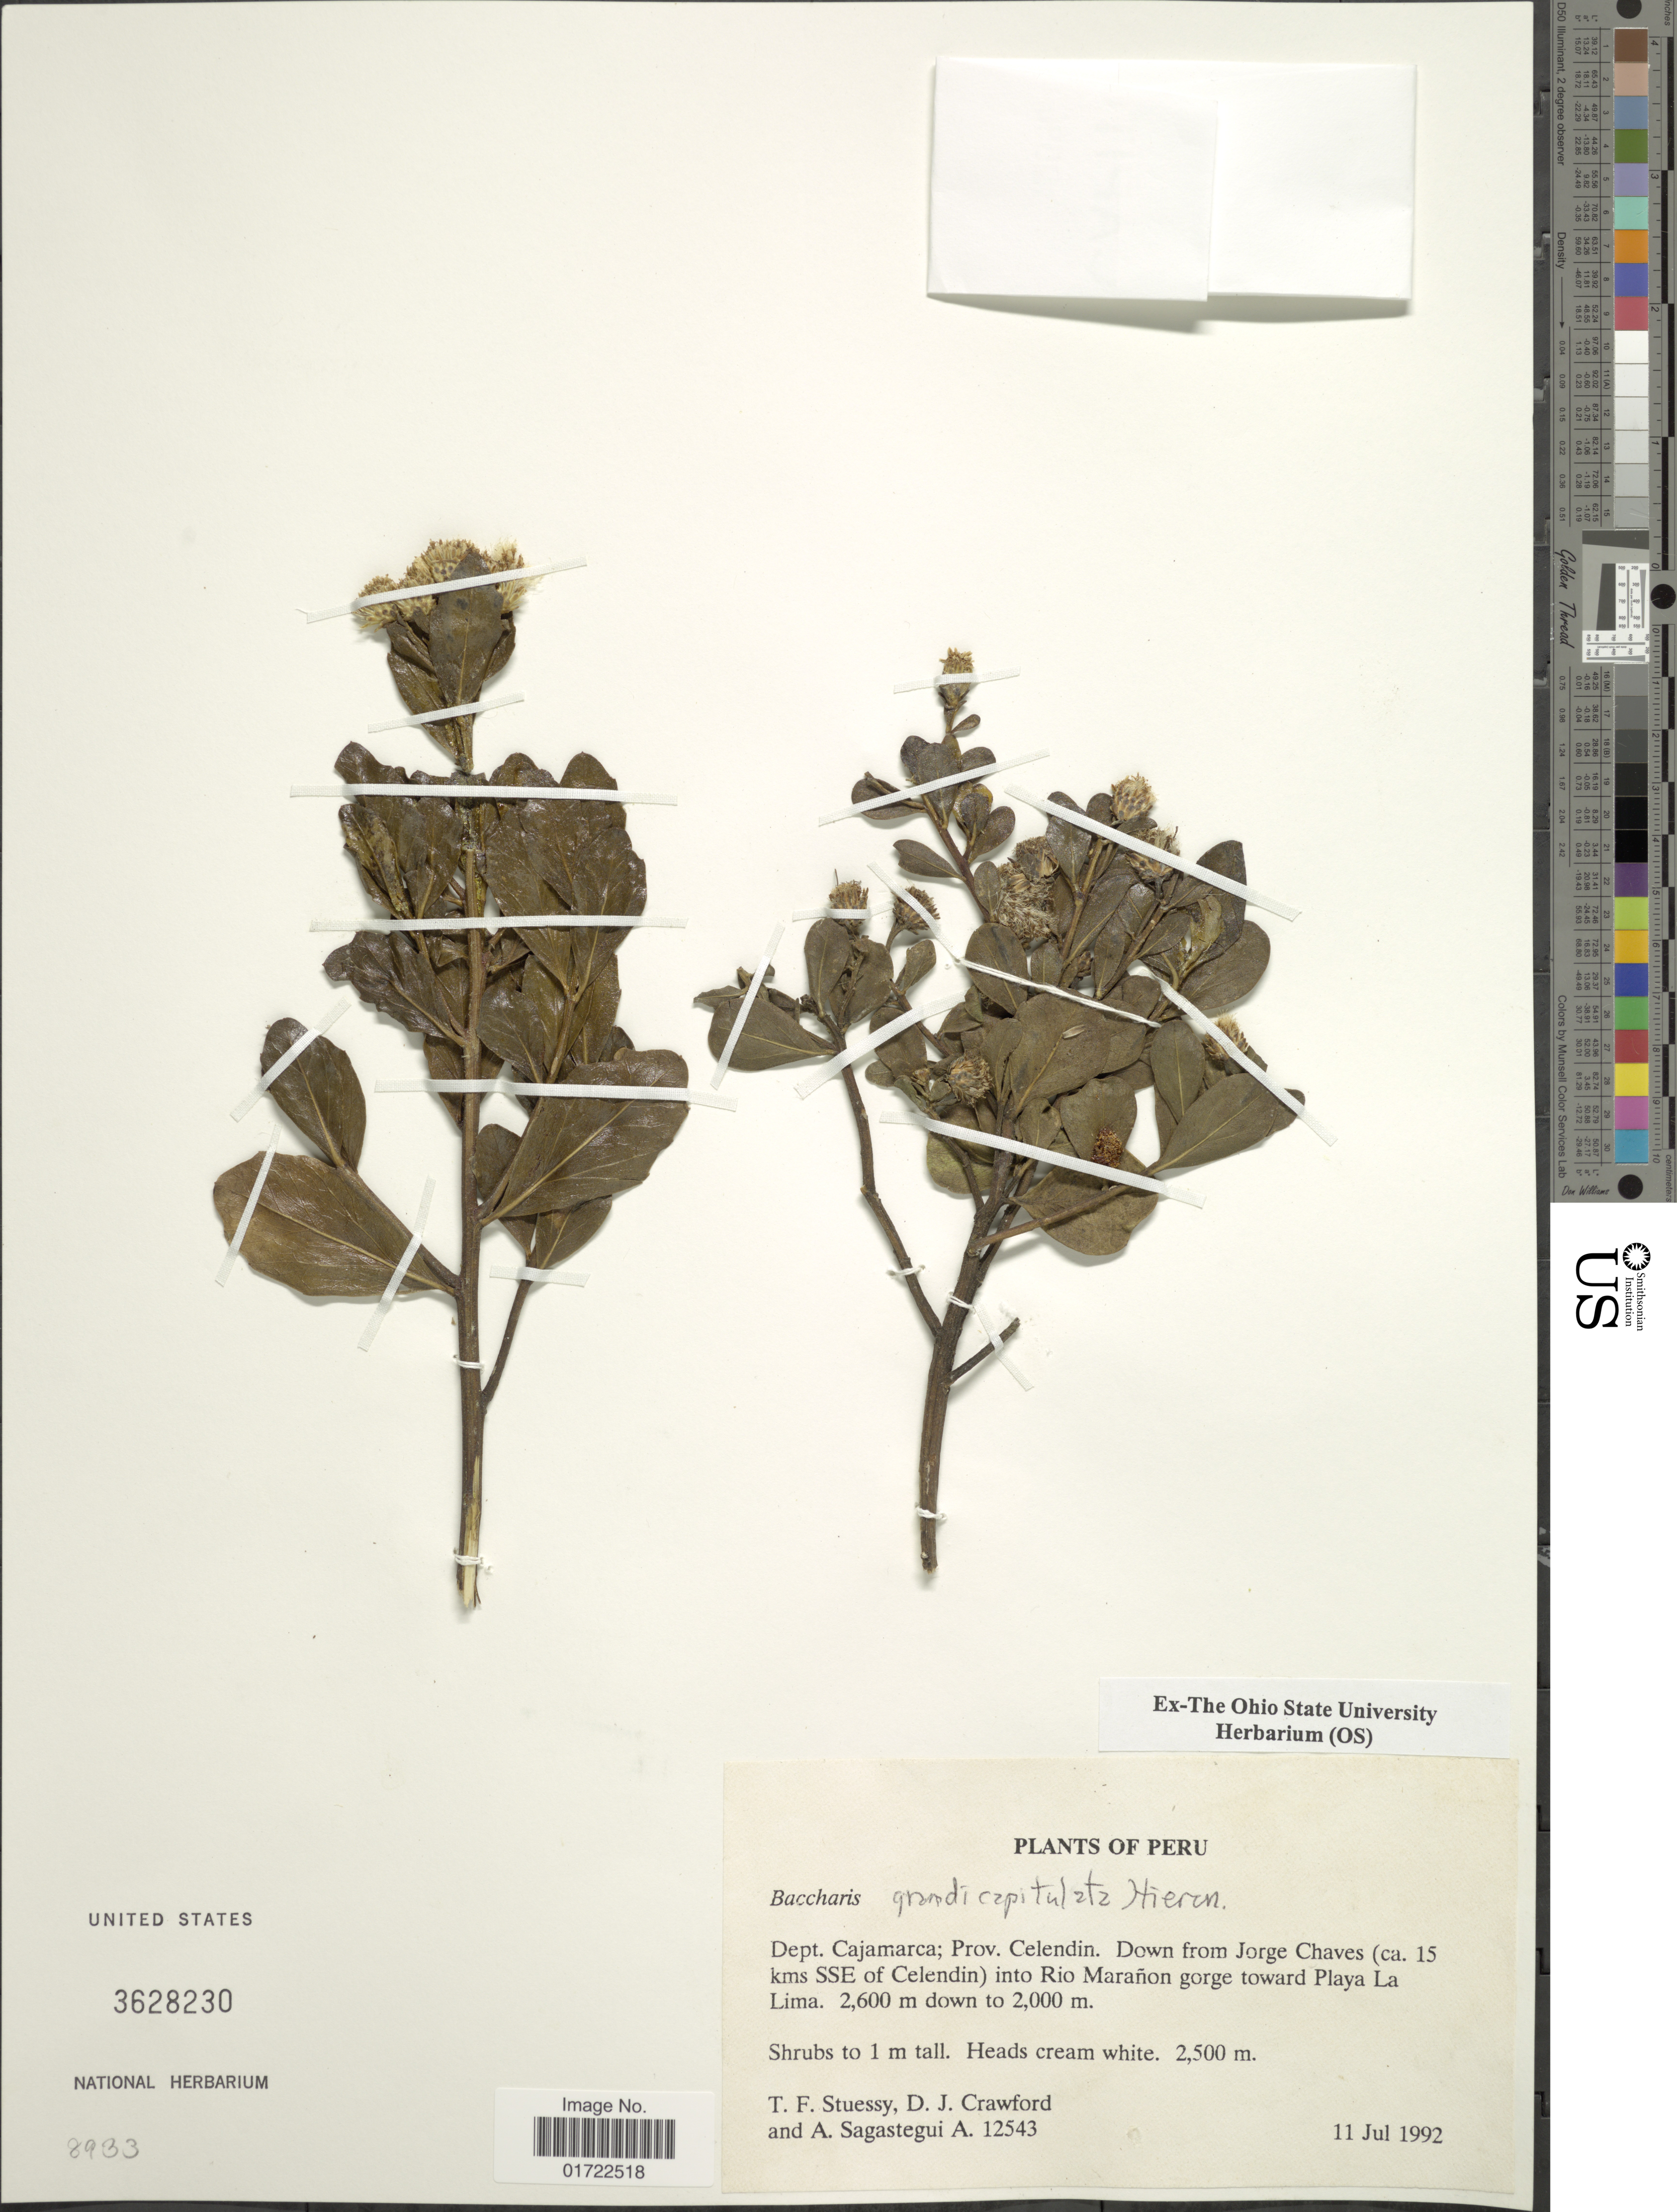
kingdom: Plantae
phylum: Tracheophyta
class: Magnoliopsida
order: Asterales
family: Asteraceae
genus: Baccharis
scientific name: Baccharis grandicapitulata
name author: Hieron.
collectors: T. Stuessy, D. Crawford & A. Sagástegui A.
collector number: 12543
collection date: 1992-07-11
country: Peru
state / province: Cajamarca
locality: Prov. Celendin. Down from Jorge Chaves (ca. 15 kms SSE of Celendin) into Rio Marañon gorge toward Playa La Lima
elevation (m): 2000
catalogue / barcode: US 3628230